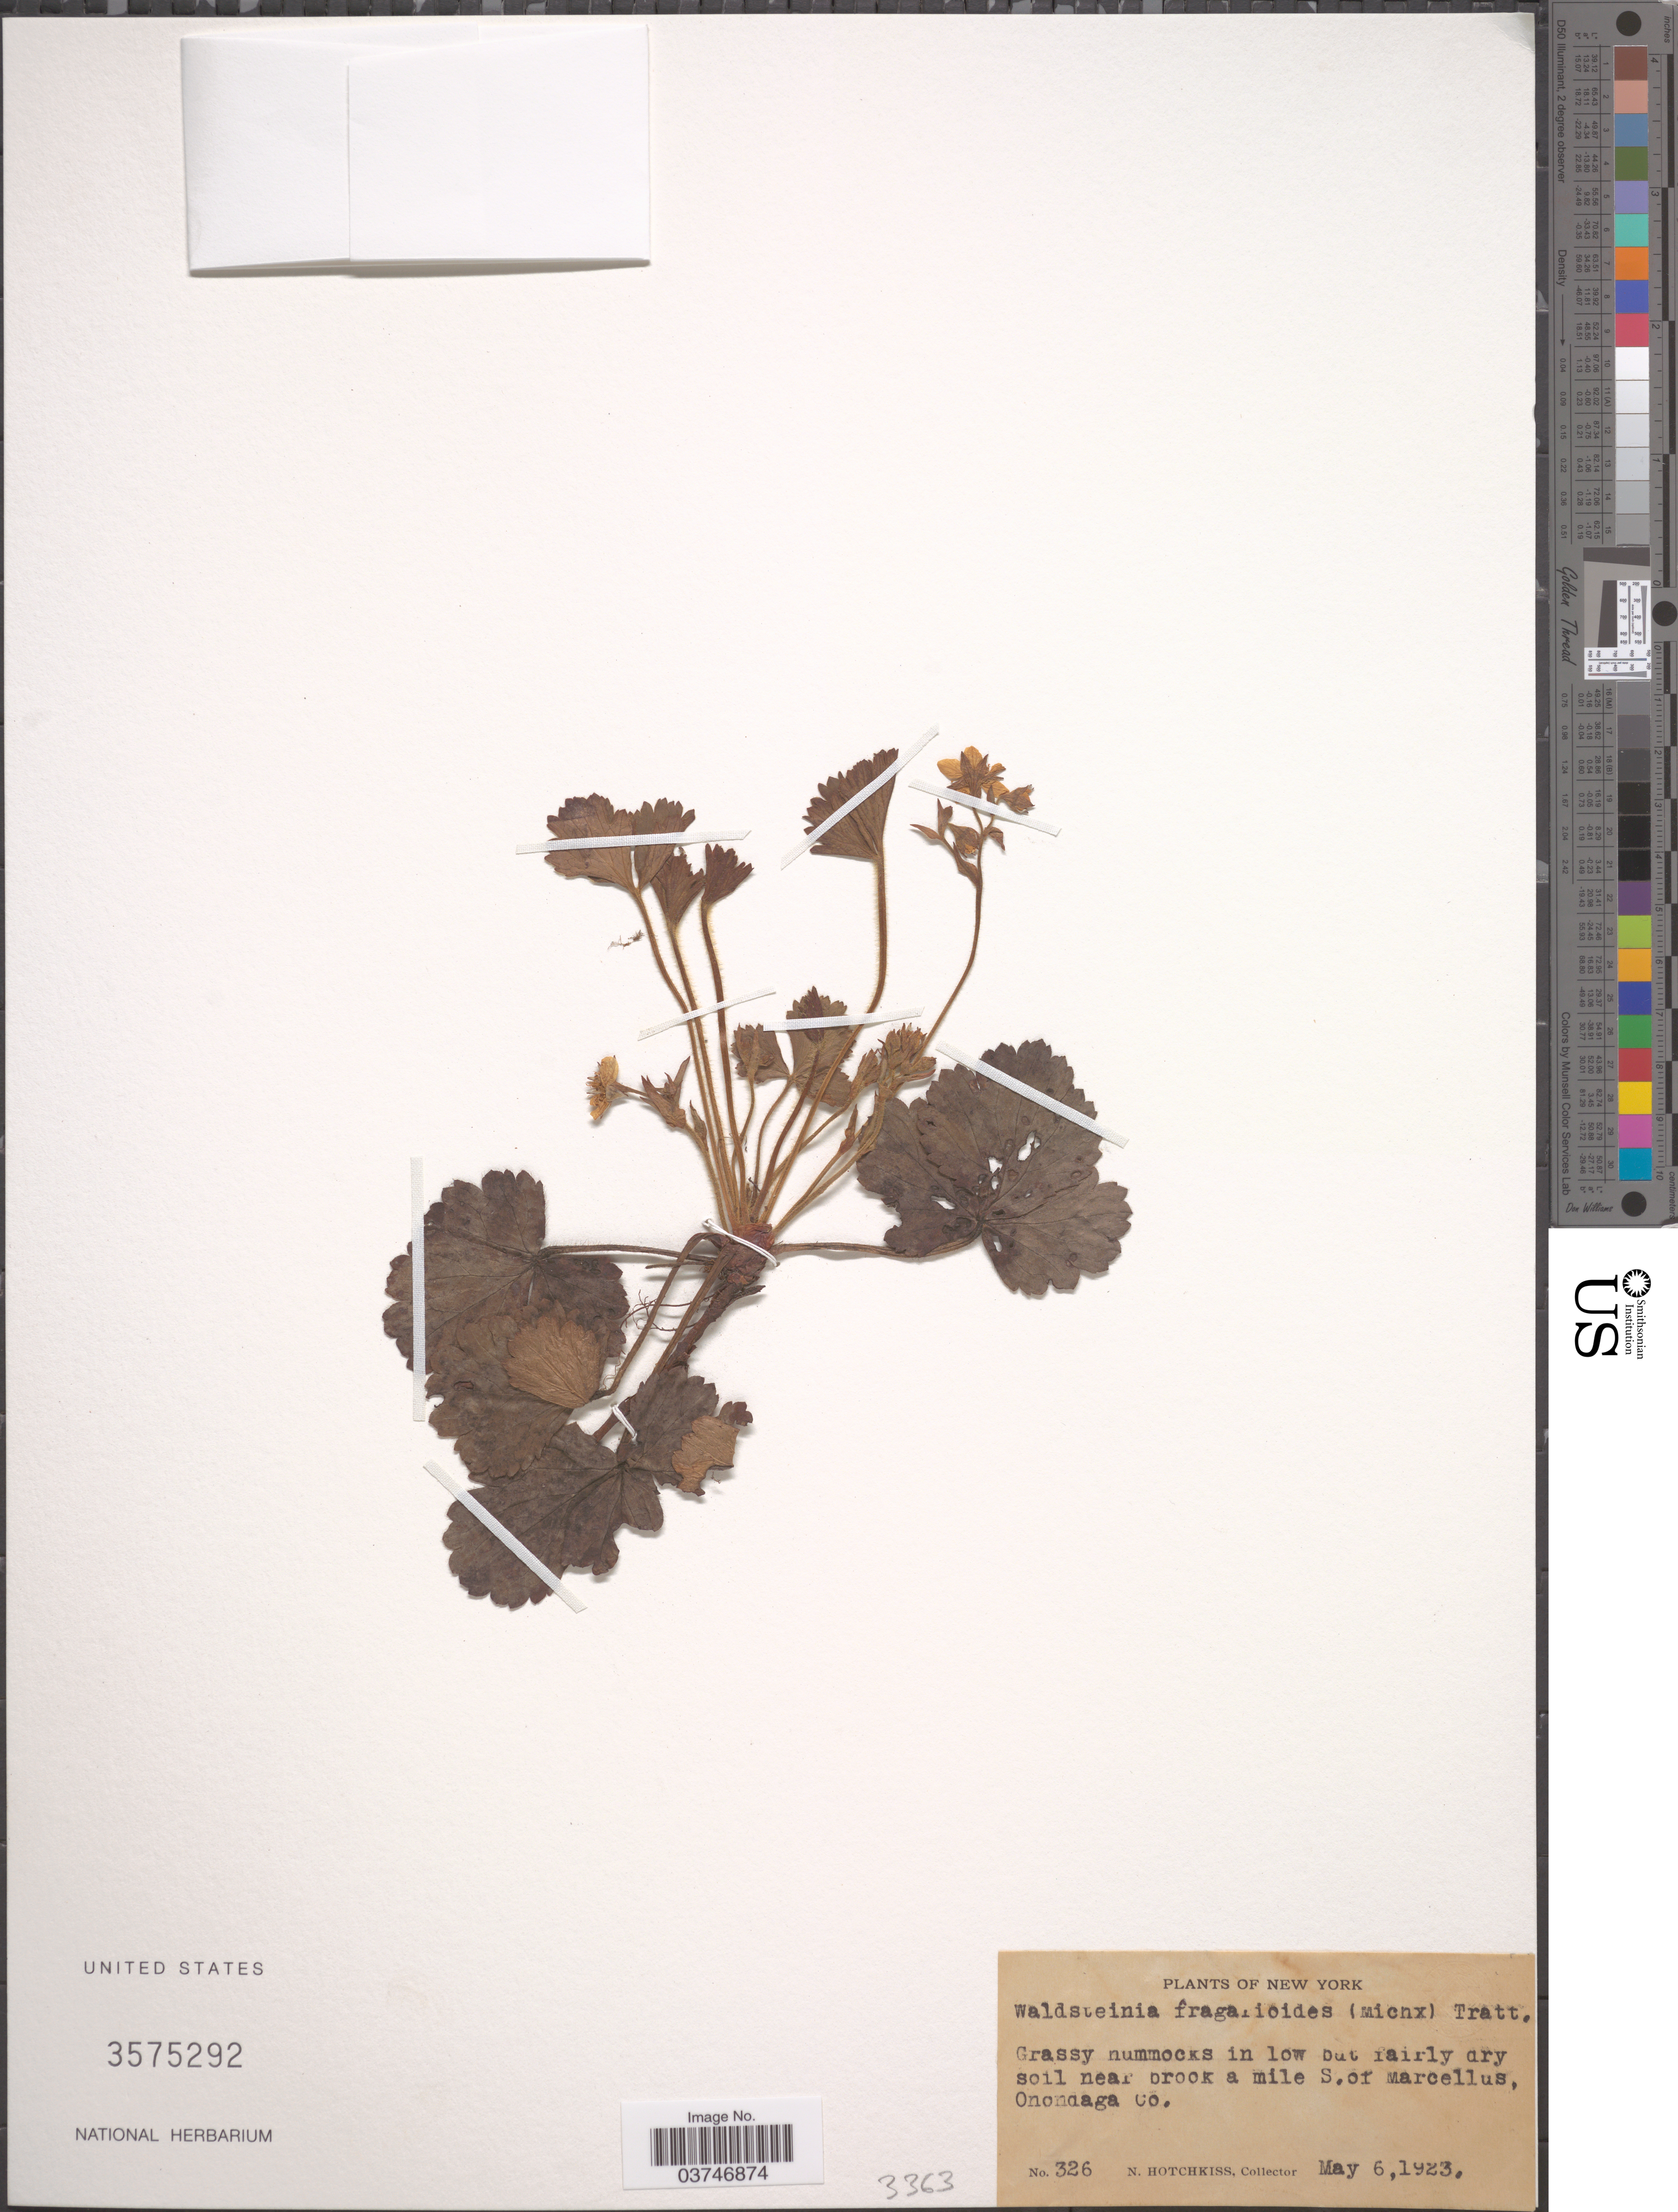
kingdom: Plantae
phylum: Tracheophyta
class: Magnoliopsida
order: Rosales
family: Rosaceae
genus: Waldsteinia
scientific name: Waldsteinia fragarioides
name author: (Michx.) Tratt.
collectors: N. Hotchkiss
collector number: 326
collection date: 1923-05-06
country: United States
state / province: New York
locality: A miles S. of Marcellus, Onondaga Co.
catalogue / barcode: US 3575292